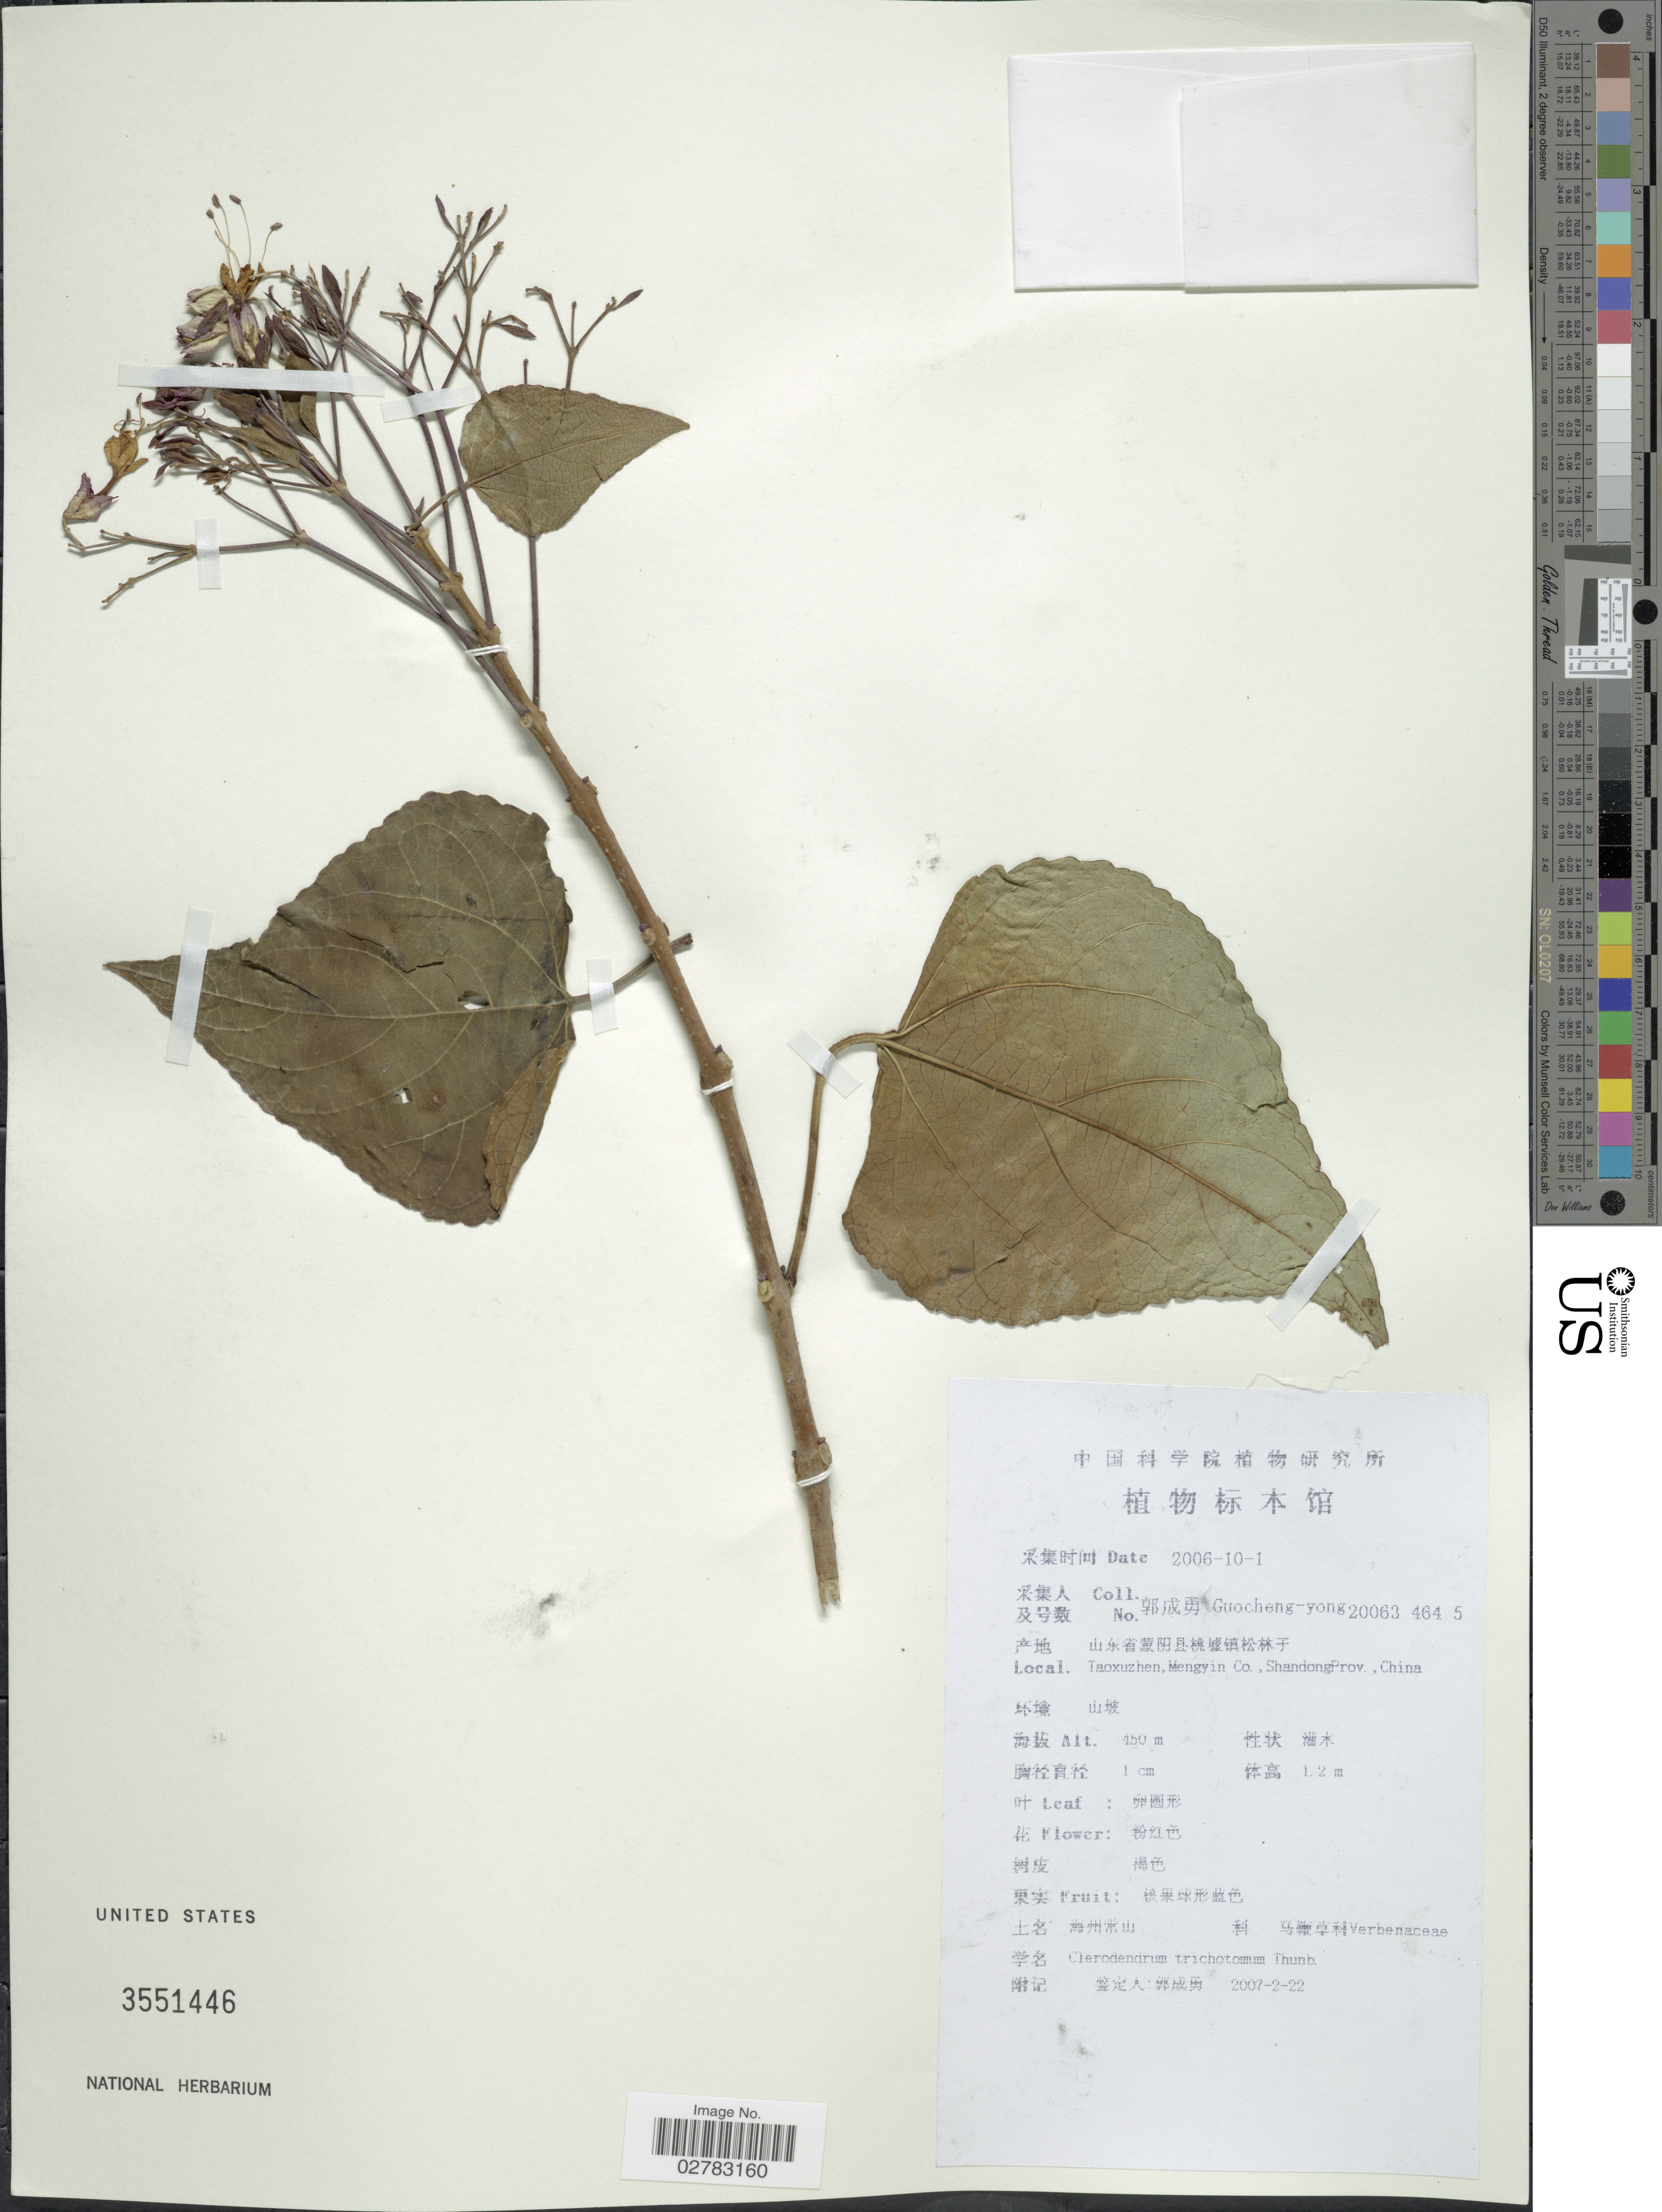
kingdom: Plantae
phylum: Tracheophyta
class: Magnoliopsida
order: Lamiales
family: Lamiaceae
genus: Clerodendrum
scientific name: Clerodendrum trichotomum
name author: Thunb.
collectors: Guo cheng-yong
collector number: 200634645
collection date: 2006-10-01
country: China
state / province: Shandong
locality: Taoxuzhen, Mengyin Co.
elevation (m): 450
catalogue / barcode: US 3551446